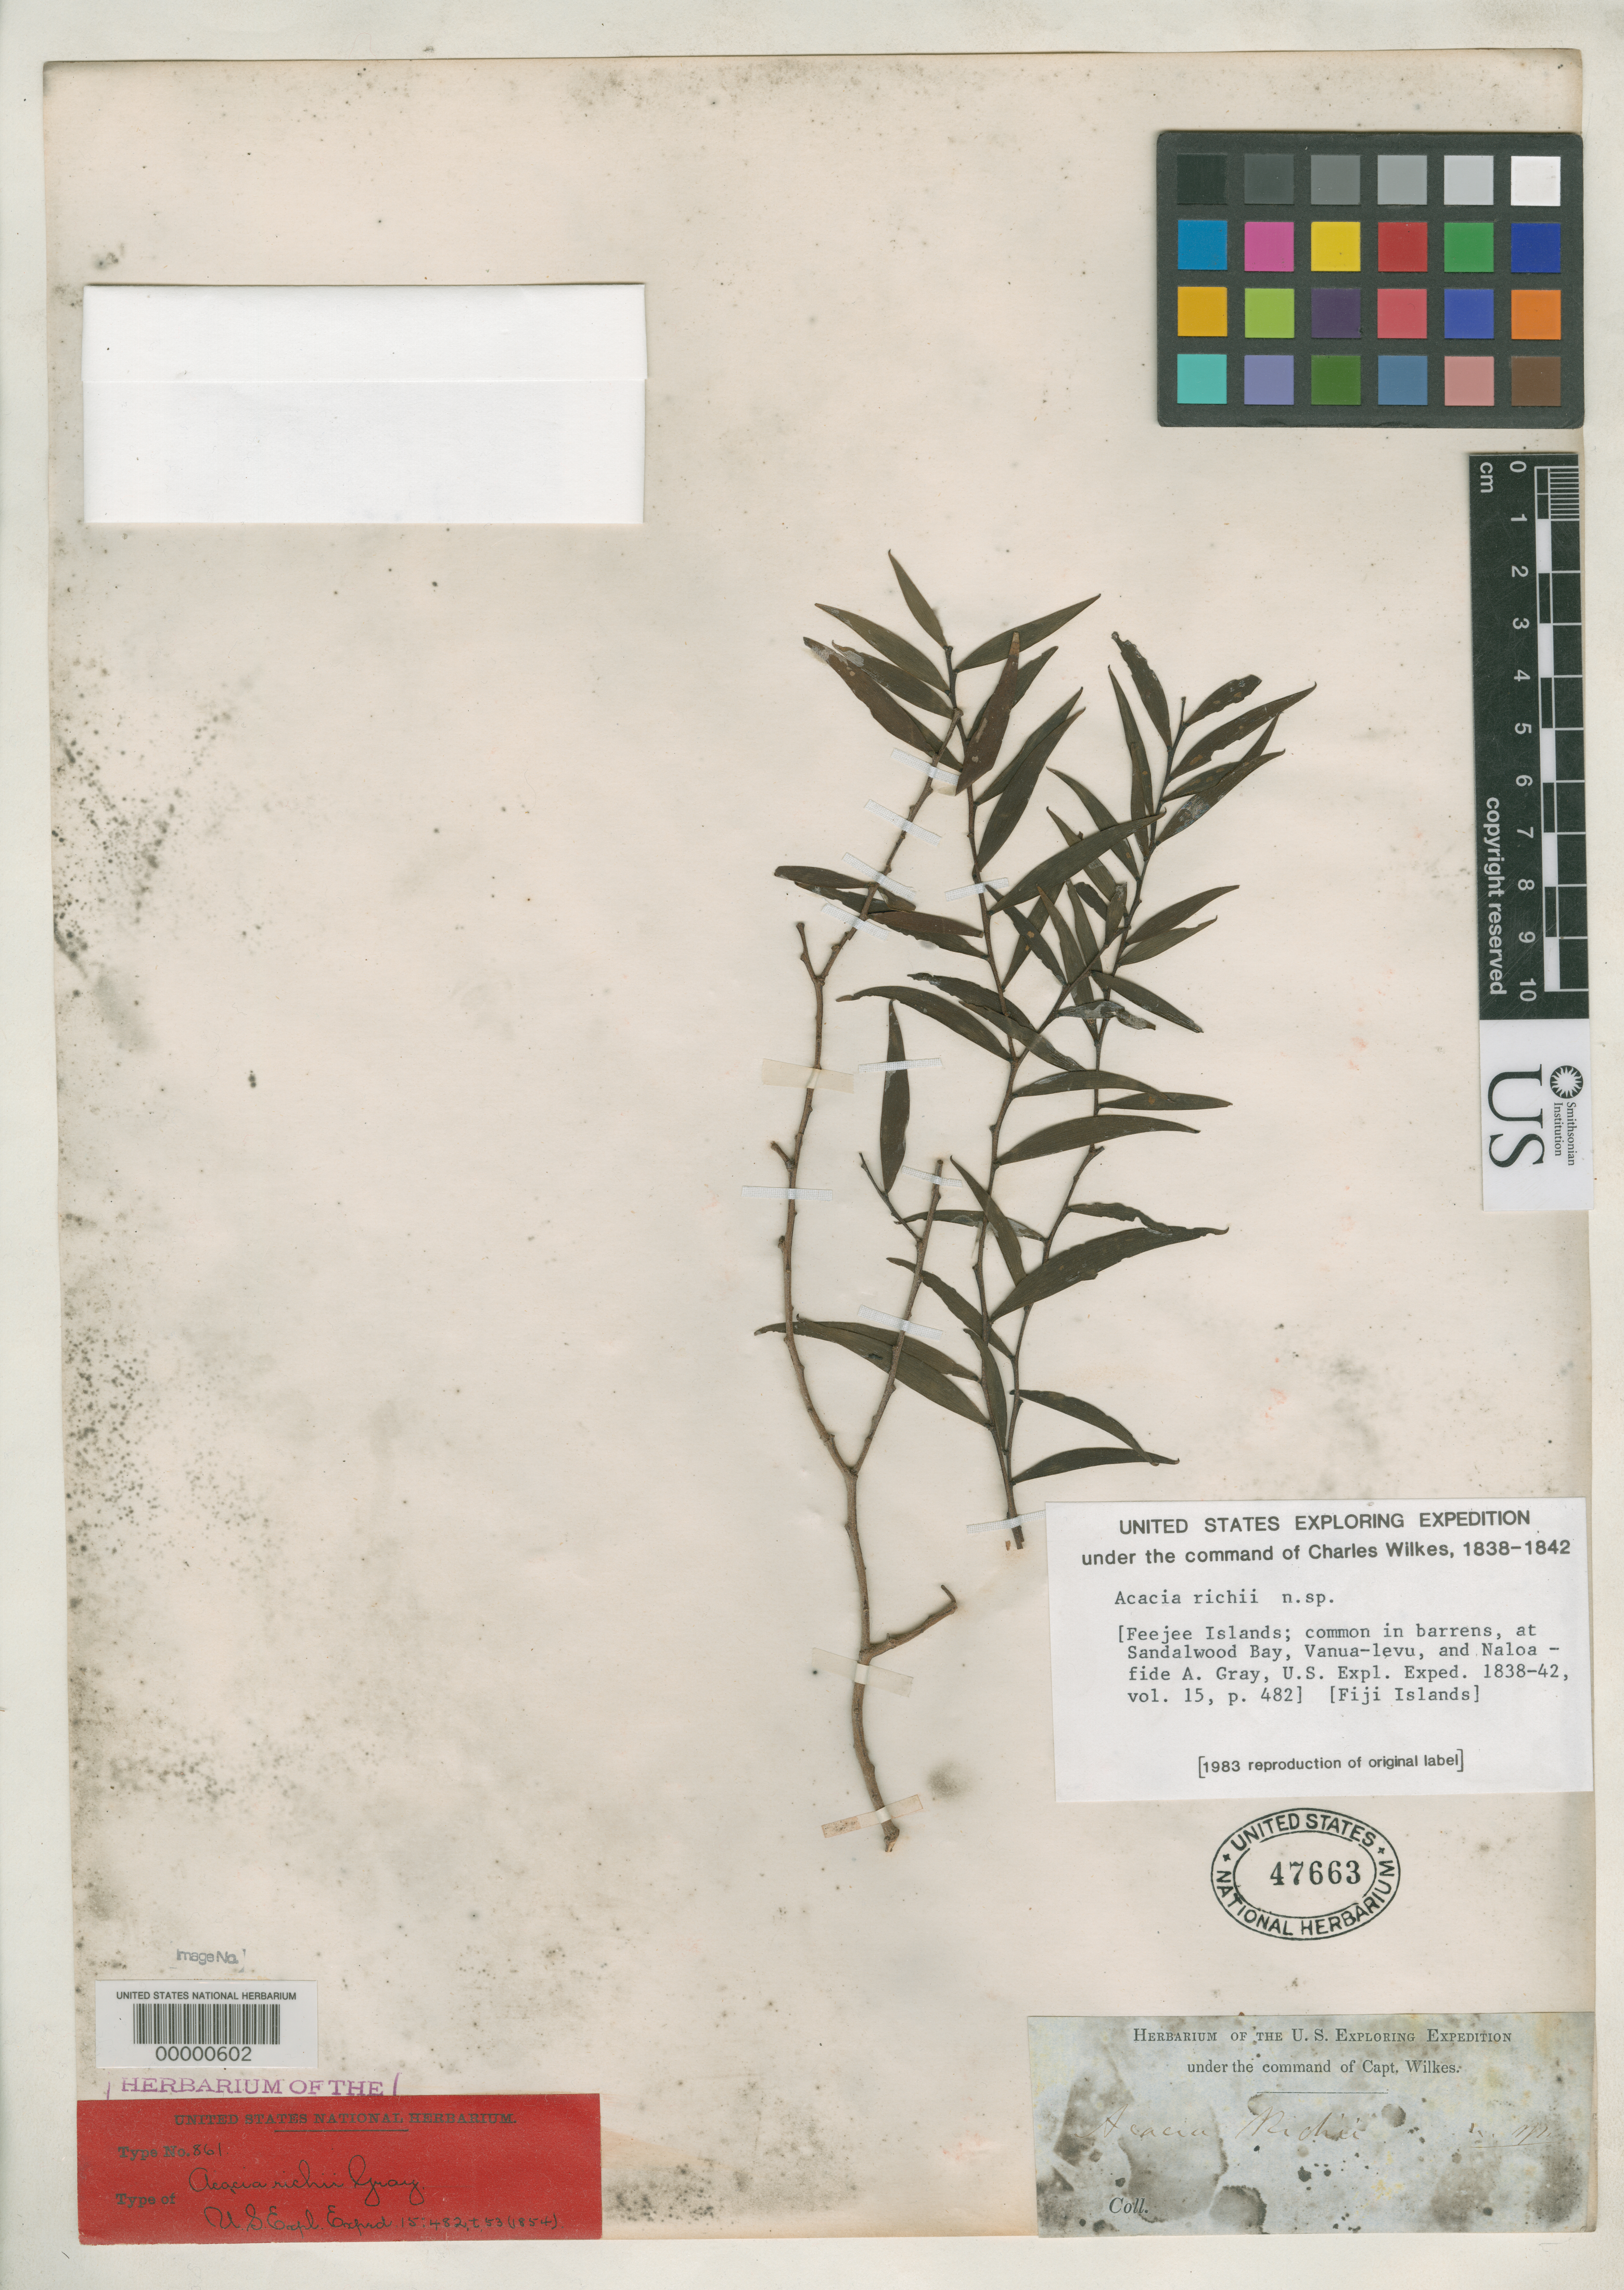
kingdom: Plantae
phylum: Tracheophyta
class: Magnoliopsida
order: Fabales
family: Fabaceae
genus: Acacia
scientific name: Acacia richii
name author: A. Gray in Wilkes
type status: Isotype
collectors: Wilkes Explor. Exped.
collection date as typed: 1838 to -- --- 1842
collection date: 1838/1842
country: Fiji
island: Vanua Levu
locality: Sandalwood Bay. [Vanua Levu Group]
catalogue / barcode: US 47663